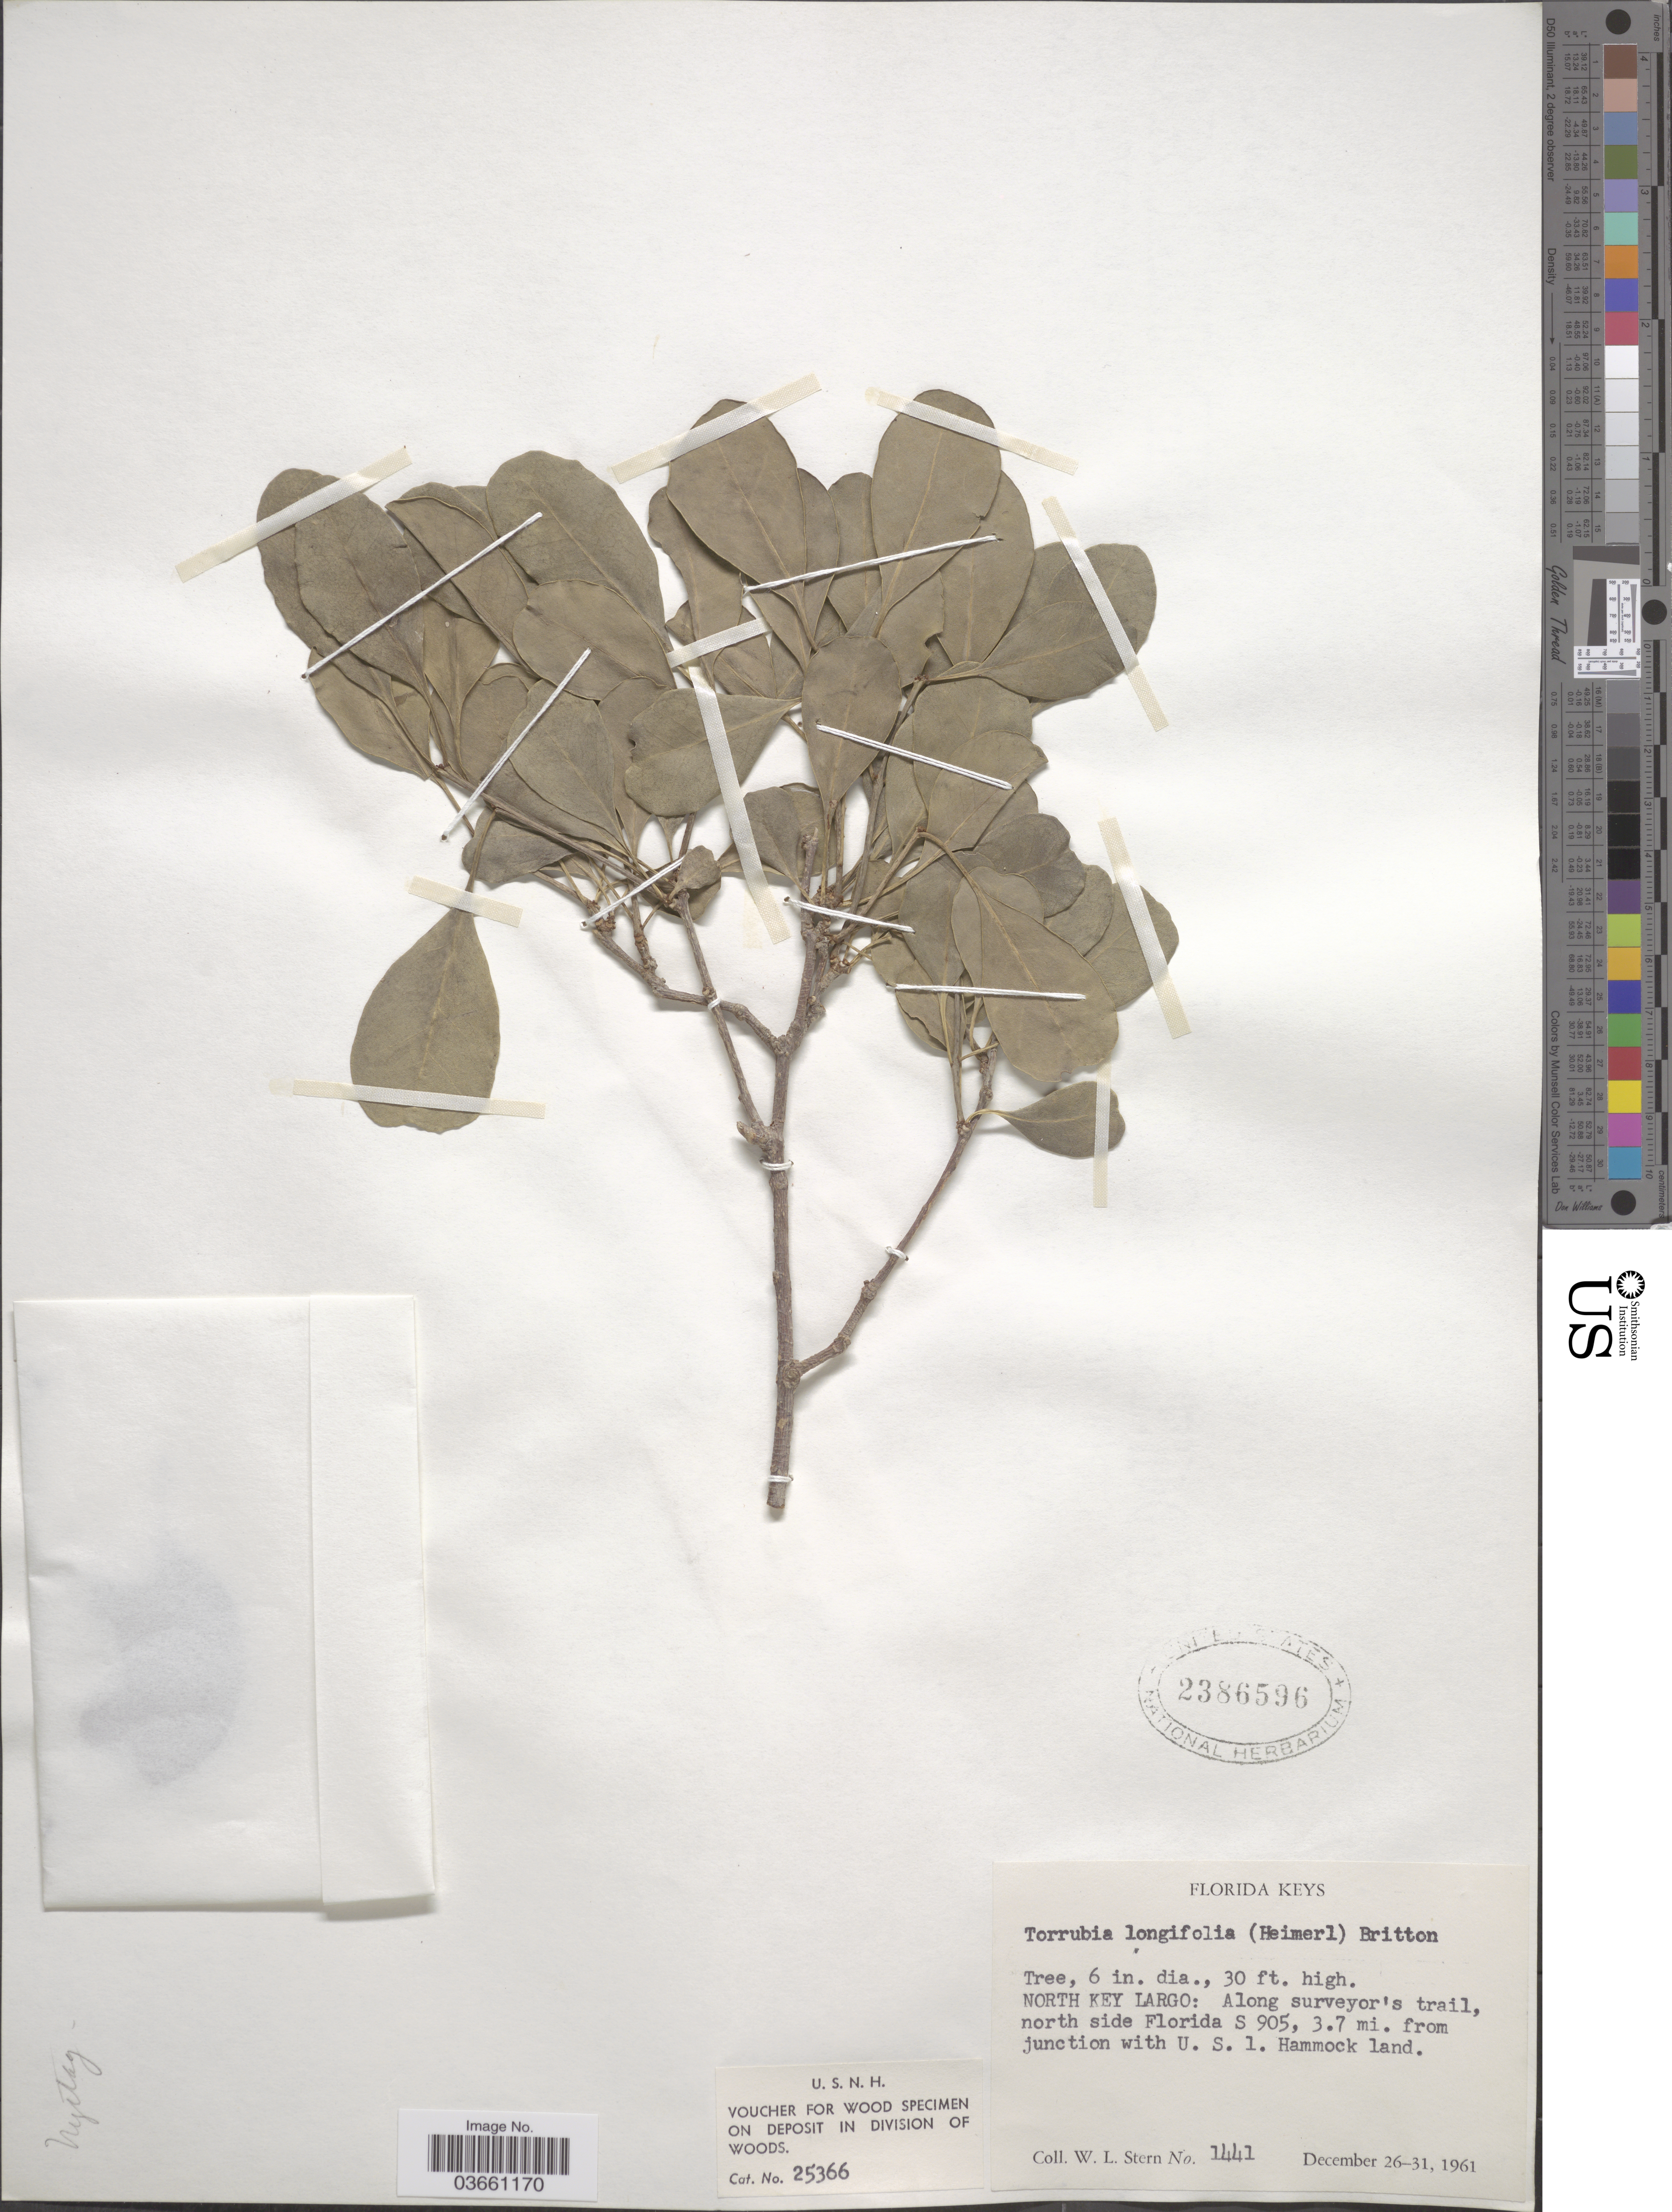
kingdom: Plantae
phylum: Tracheophyta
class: Magnoliopsida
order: Caryophyllales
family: Nyctaginaceae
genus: Guapira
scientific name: Guapira discolor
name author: (Spreng.) Little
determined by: Strong, Mark T., (BOT), Smithsonian Institution - National Museum of Natural History (UNITED STATES)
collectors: W. L. Stern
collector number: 1441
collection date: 1961-12-26/1961-12-31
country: United States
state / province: Florida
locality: Florida Keys. North Key Largo: Along surveyor's trail, north side Florida S 905, 3.7 mi. from junction with U. S. 1. Hammock land.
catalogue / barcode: US 2386596